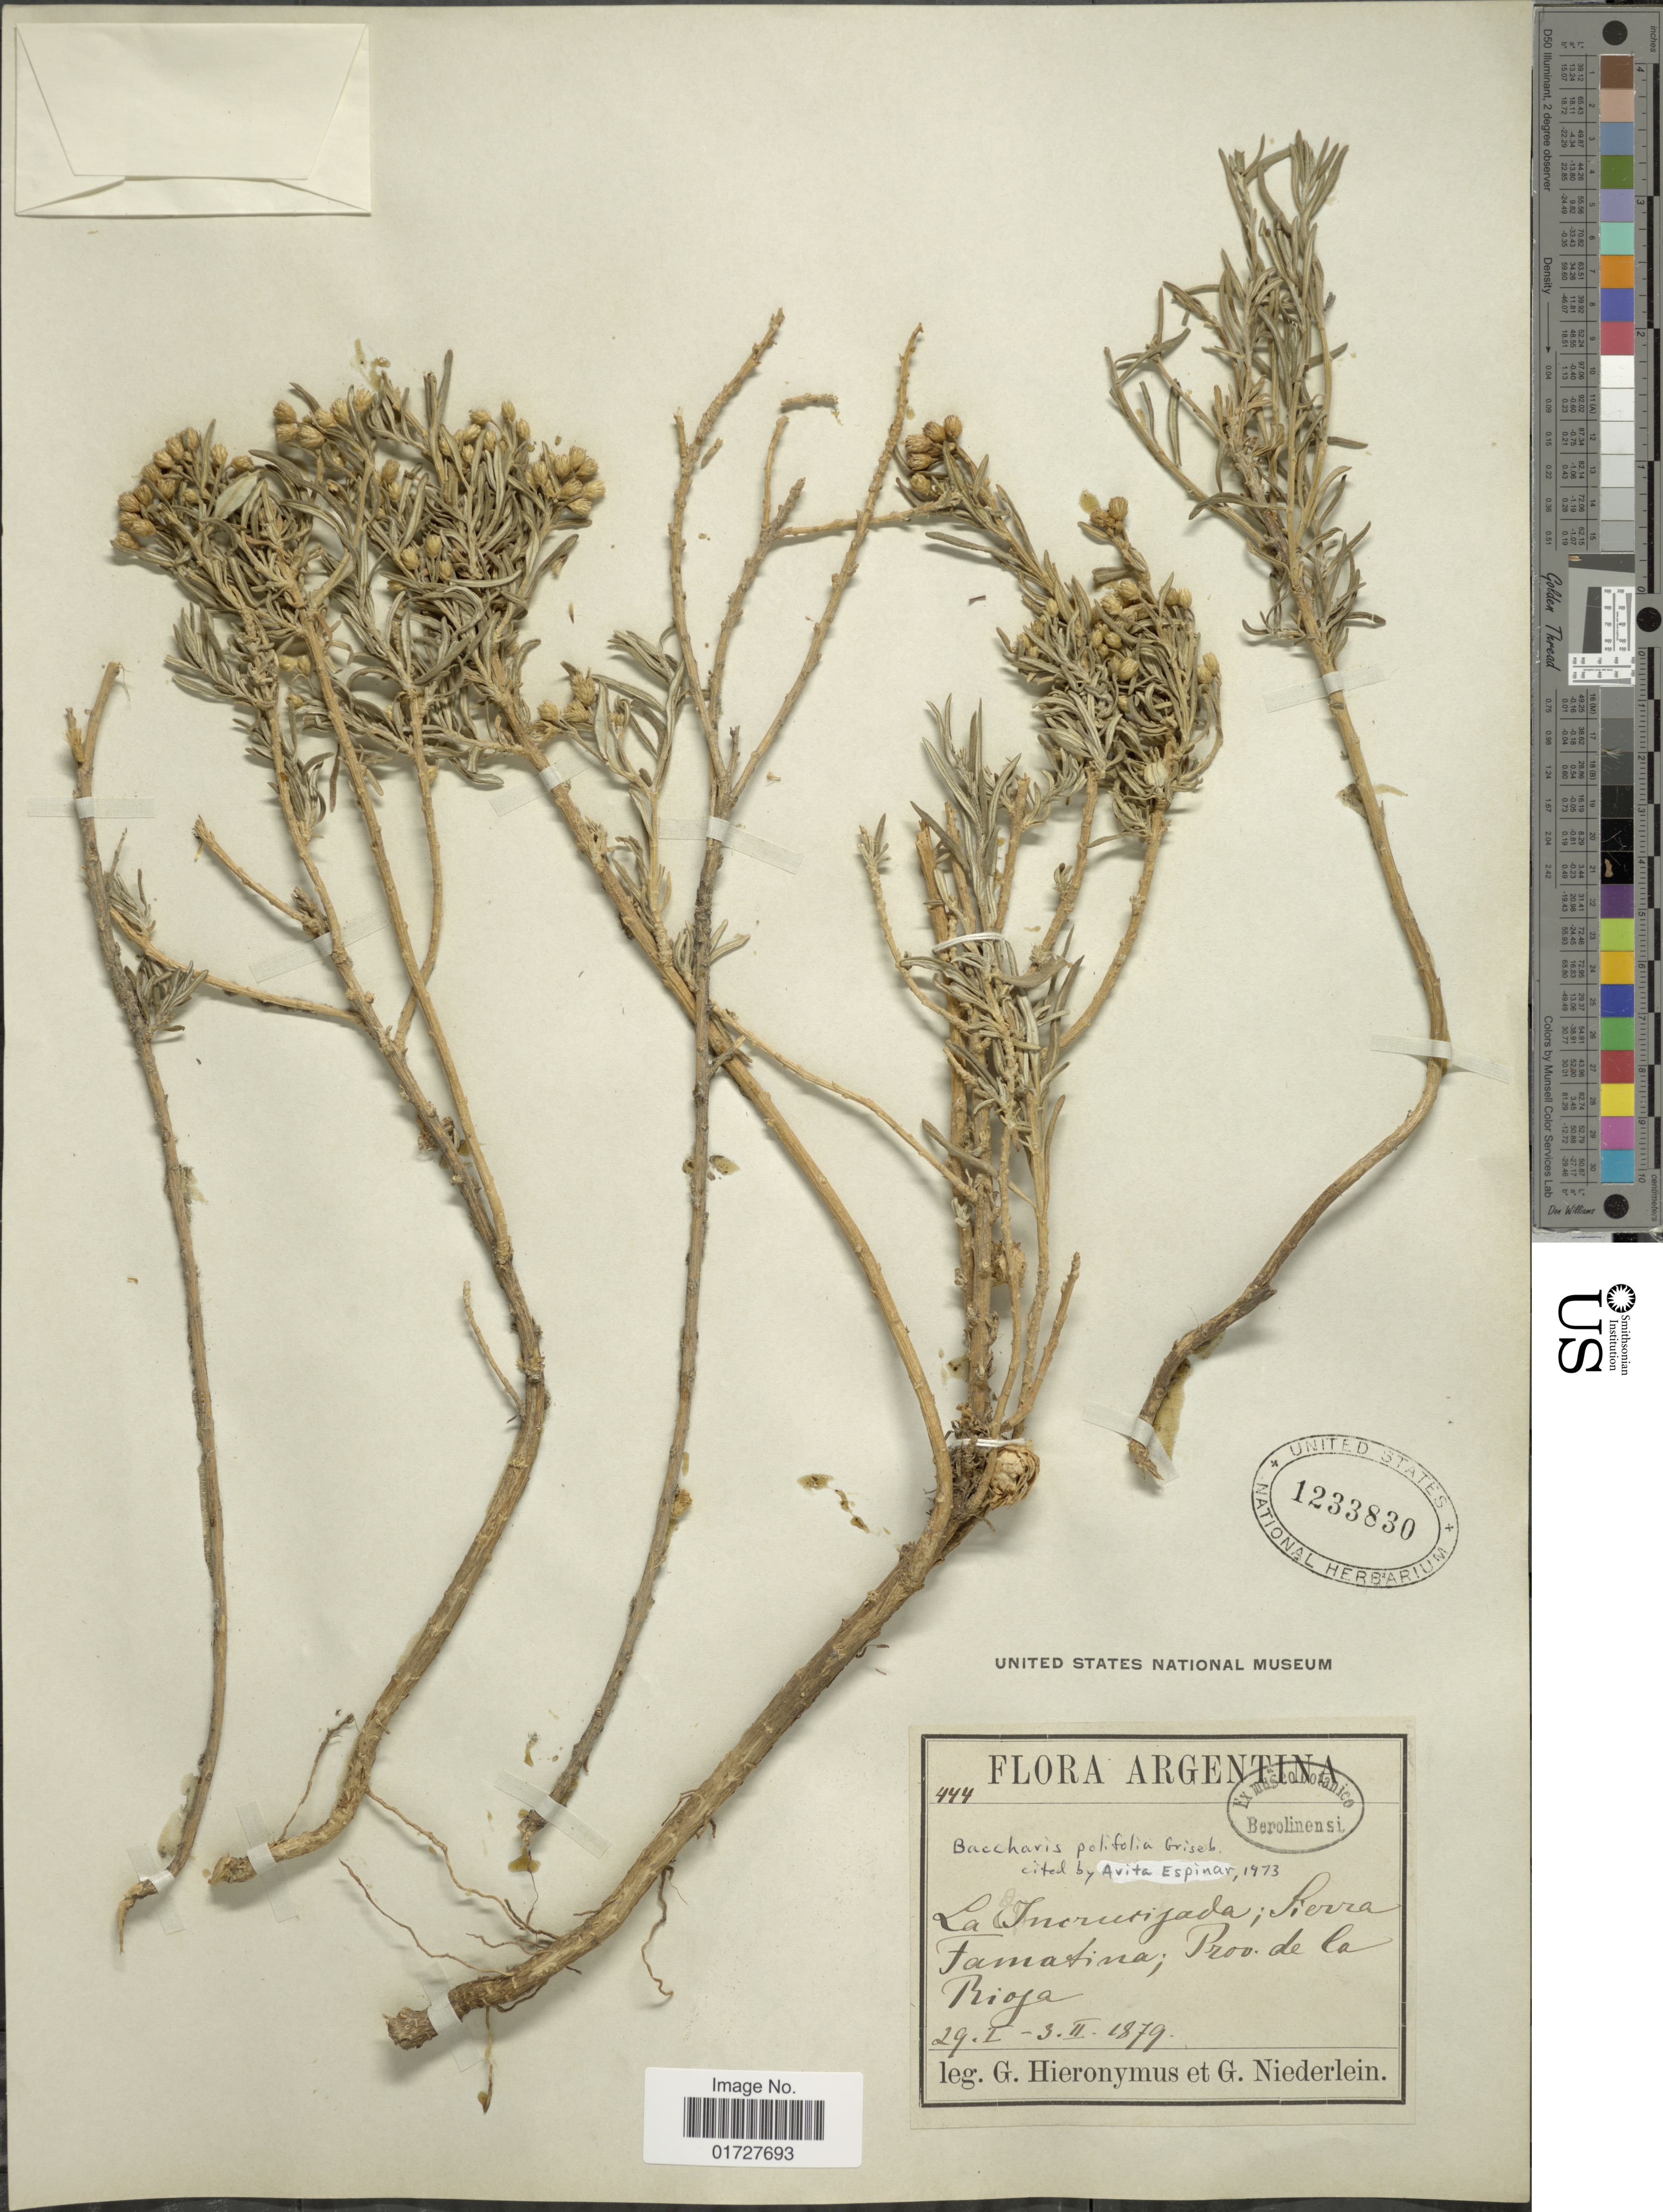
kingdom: Plantae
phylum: Tracheophyta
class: Magnoliopsida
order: Asterales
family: Asteraceae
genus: Baccharis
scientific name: Baccharis polifolia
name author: Griseb.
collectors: G. H. Hieronymus & G. Niederlein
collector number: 444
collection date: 1879-01-29/1879-02-03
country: Argentina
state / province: La Rioja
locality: La Inorurijada, Sierra Tamatina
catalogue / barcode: US 1233830